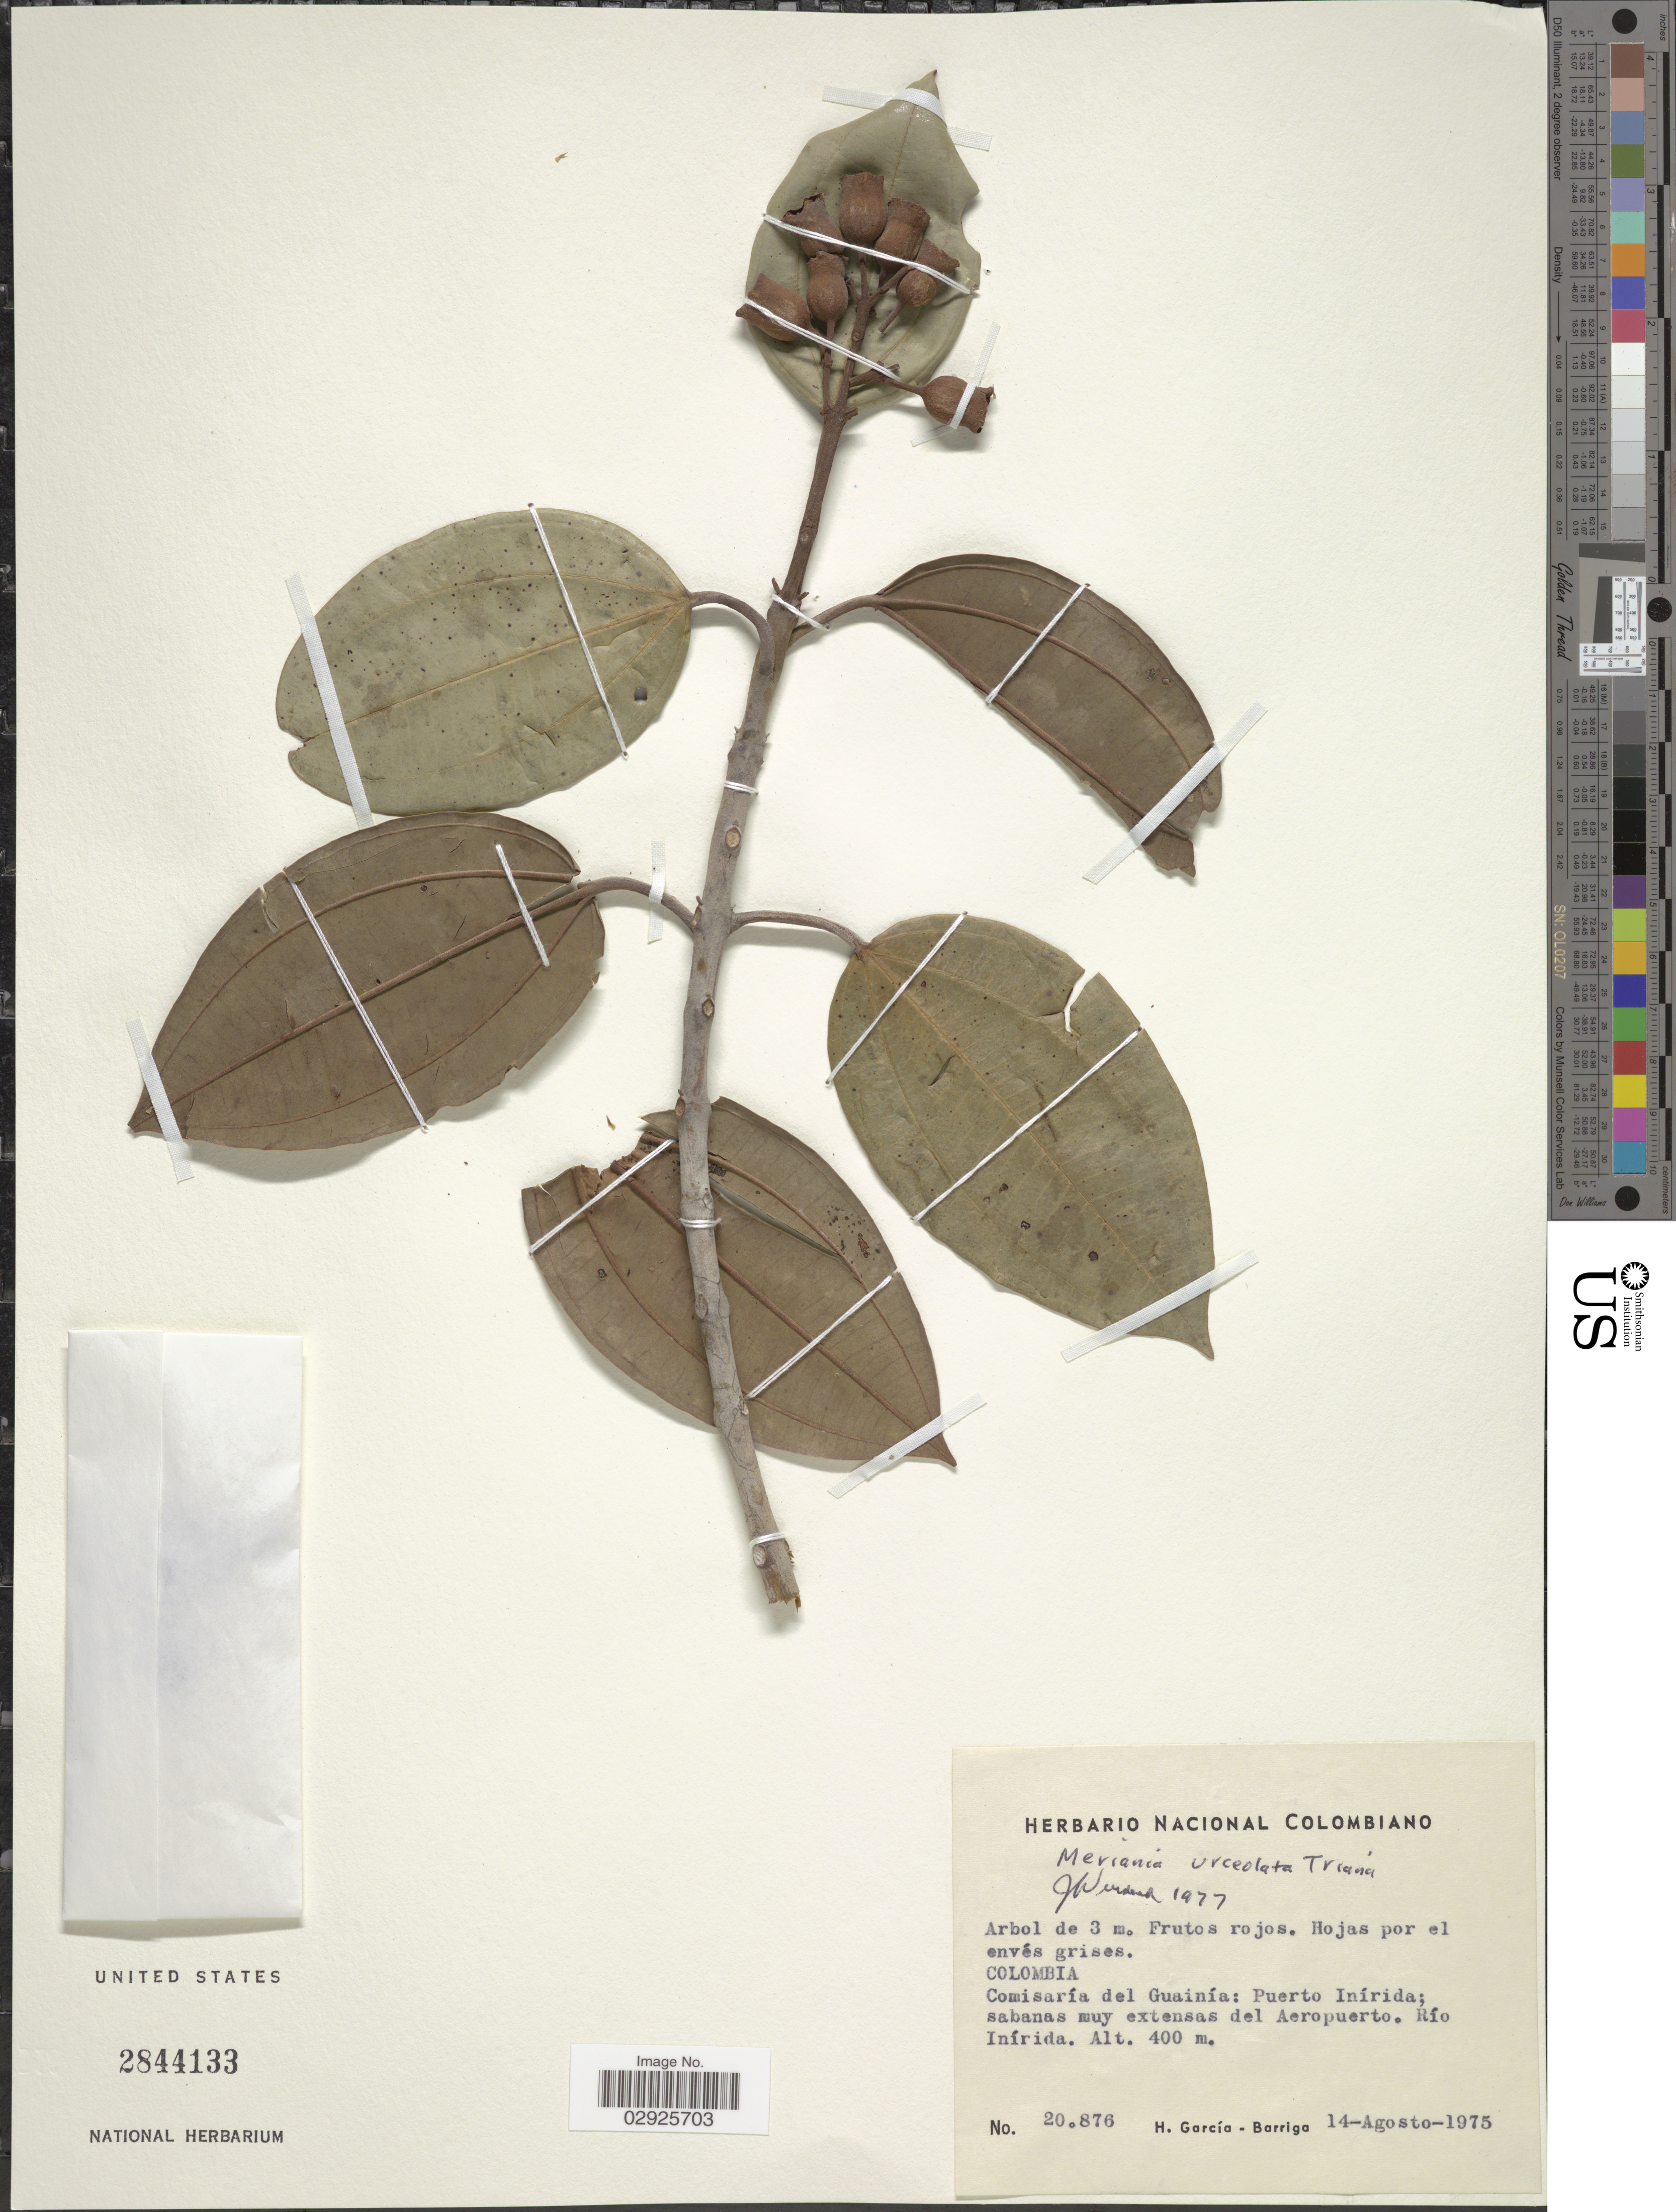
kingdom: Plantae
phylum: Tracheophyta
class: Magnoliopsida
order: Myrtales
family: Melastomataceae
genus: Meriania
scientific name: Meriania urceolata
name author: Triana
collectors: H. García Barriga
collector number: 20876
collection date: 1975-08-14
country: Colombia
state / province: Guainía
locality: Comisaría del Guainía: Puerto Inírida: sabanas muy extensas del Aeropuerto. Río Inírida.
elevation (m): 400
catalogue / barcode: US 2844133